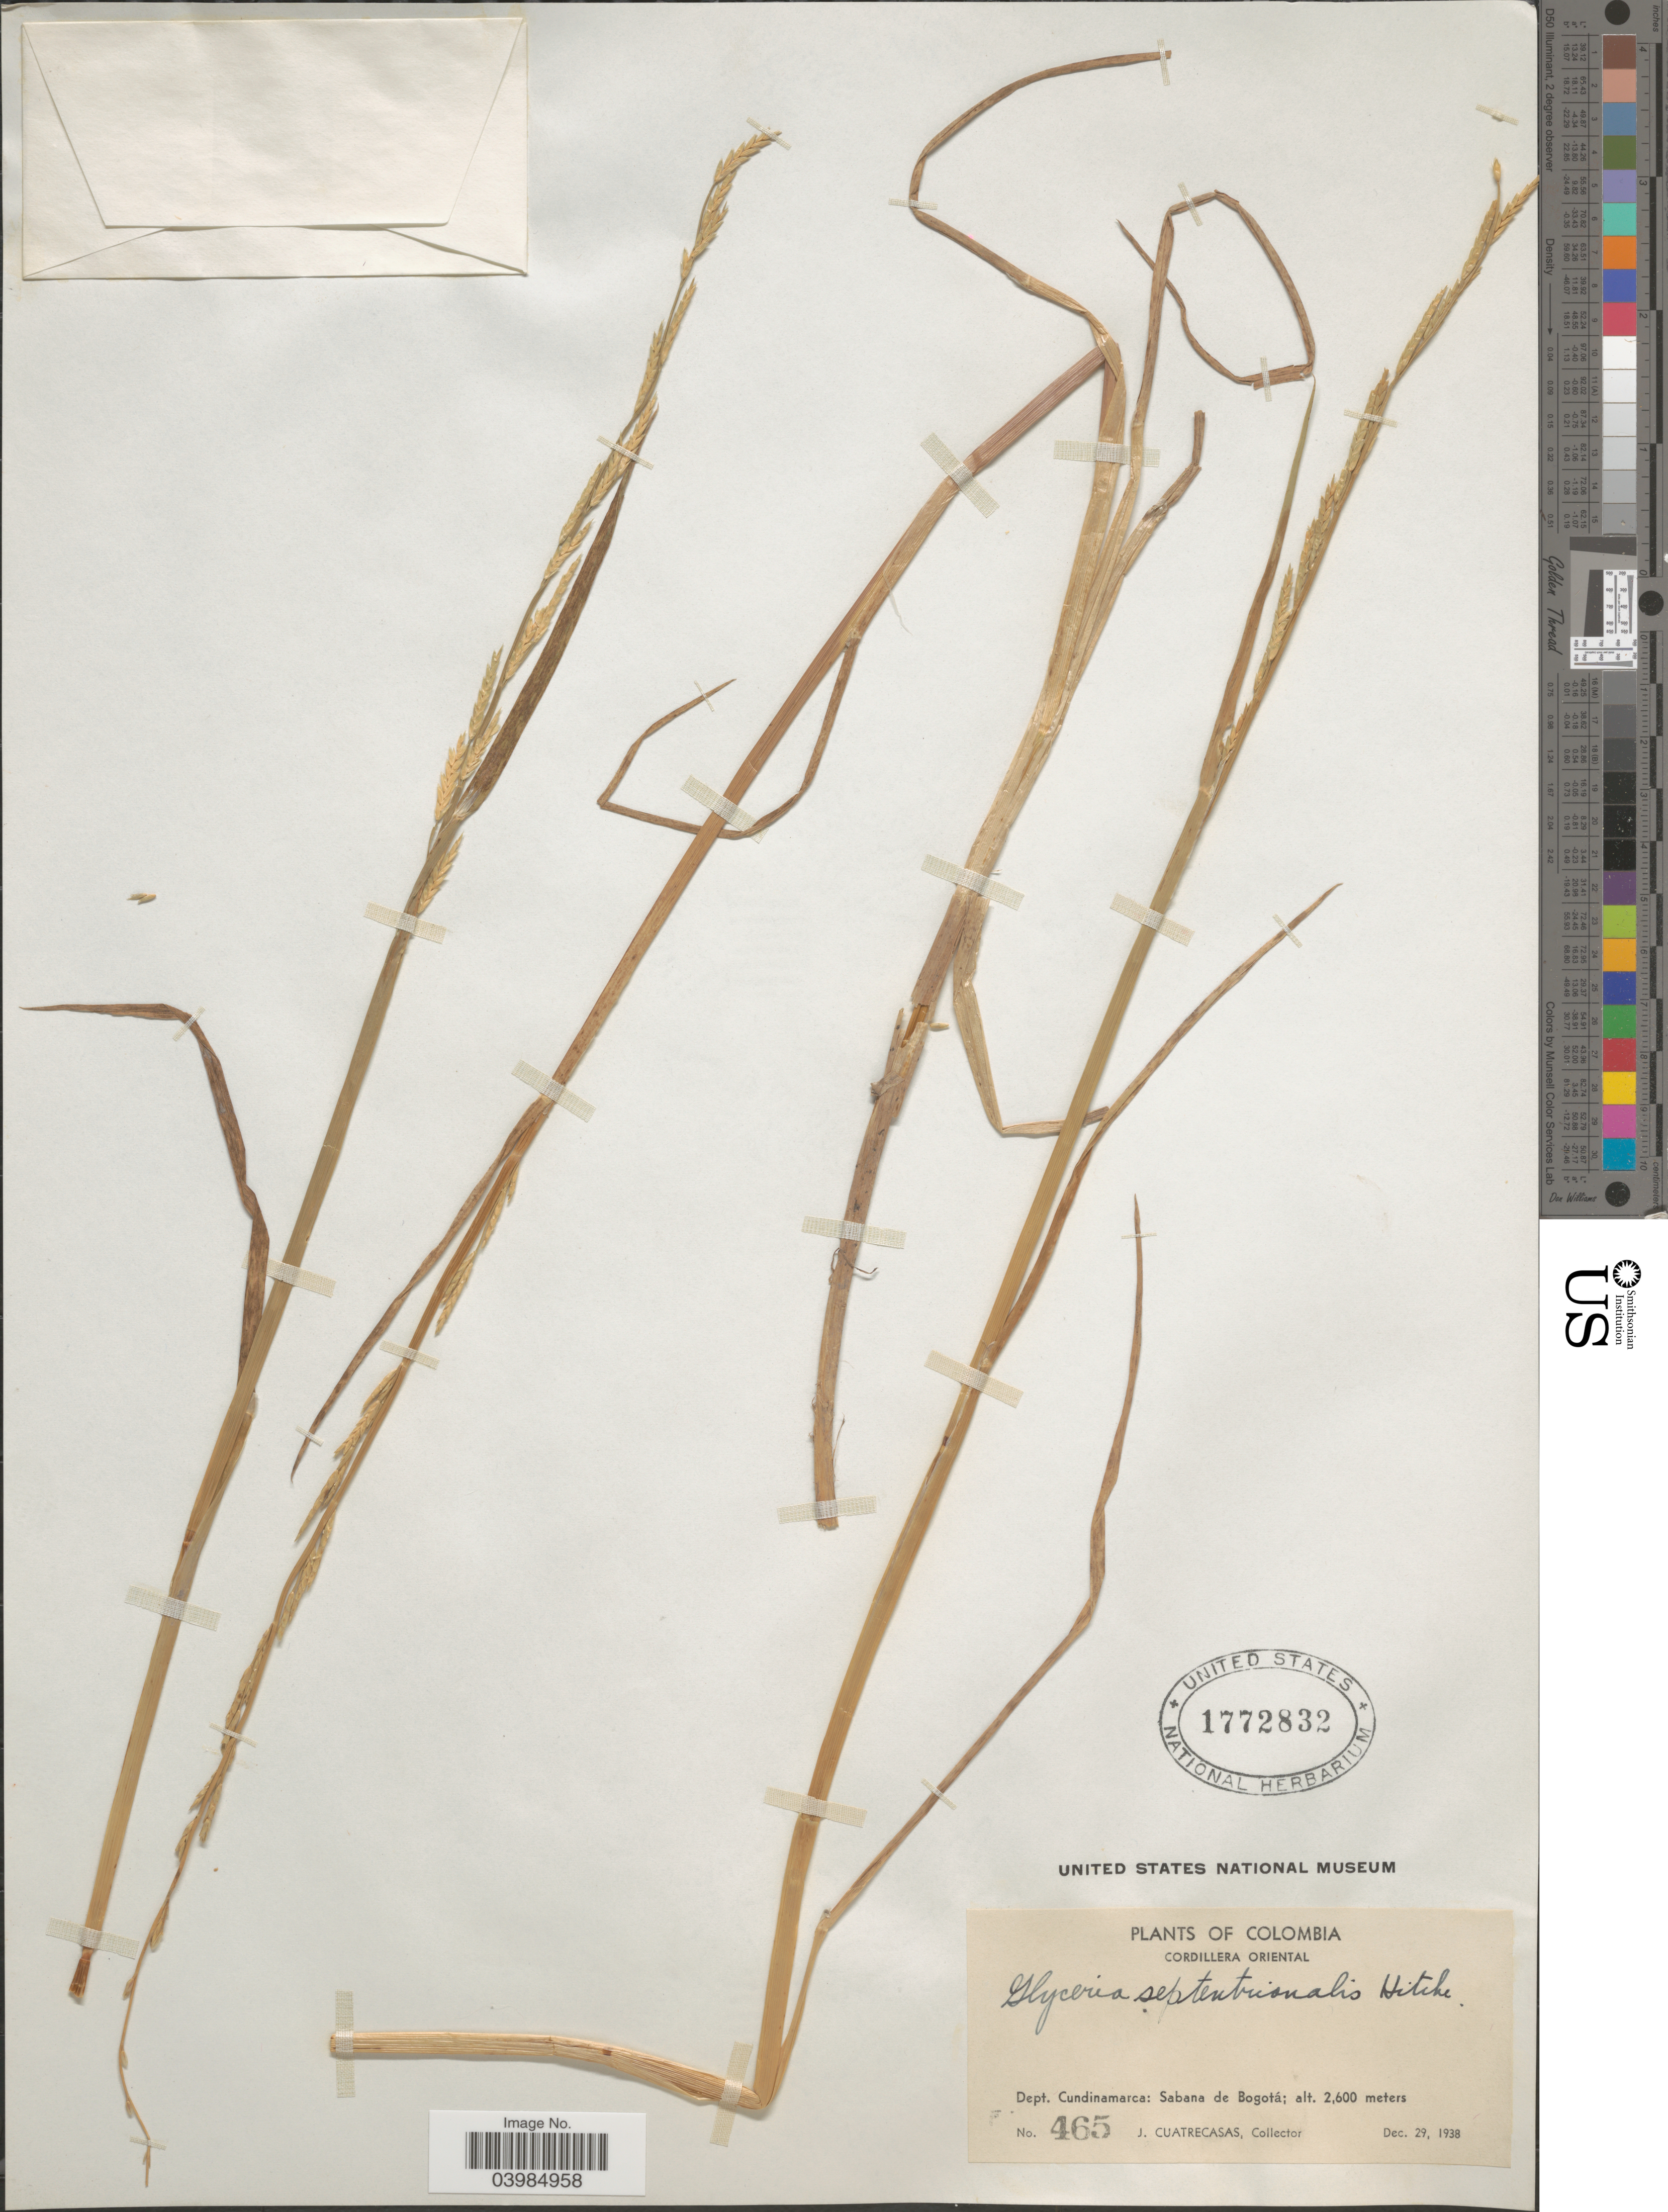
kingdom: Plantae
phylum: Tracheophyta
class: Liliopsida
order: Poales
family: Poaceae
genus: Glyceria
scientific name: Glyceria septentrionalis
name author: Hitchc.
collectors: J. Cuatrecasas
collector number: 465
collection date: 1938-12-29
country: Colombia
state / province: Cundinamarca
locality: Cordillera Oriental. Dept. Cundinamarca: Sabana de Bogotá.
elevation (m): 2600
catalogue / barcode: US 1772832